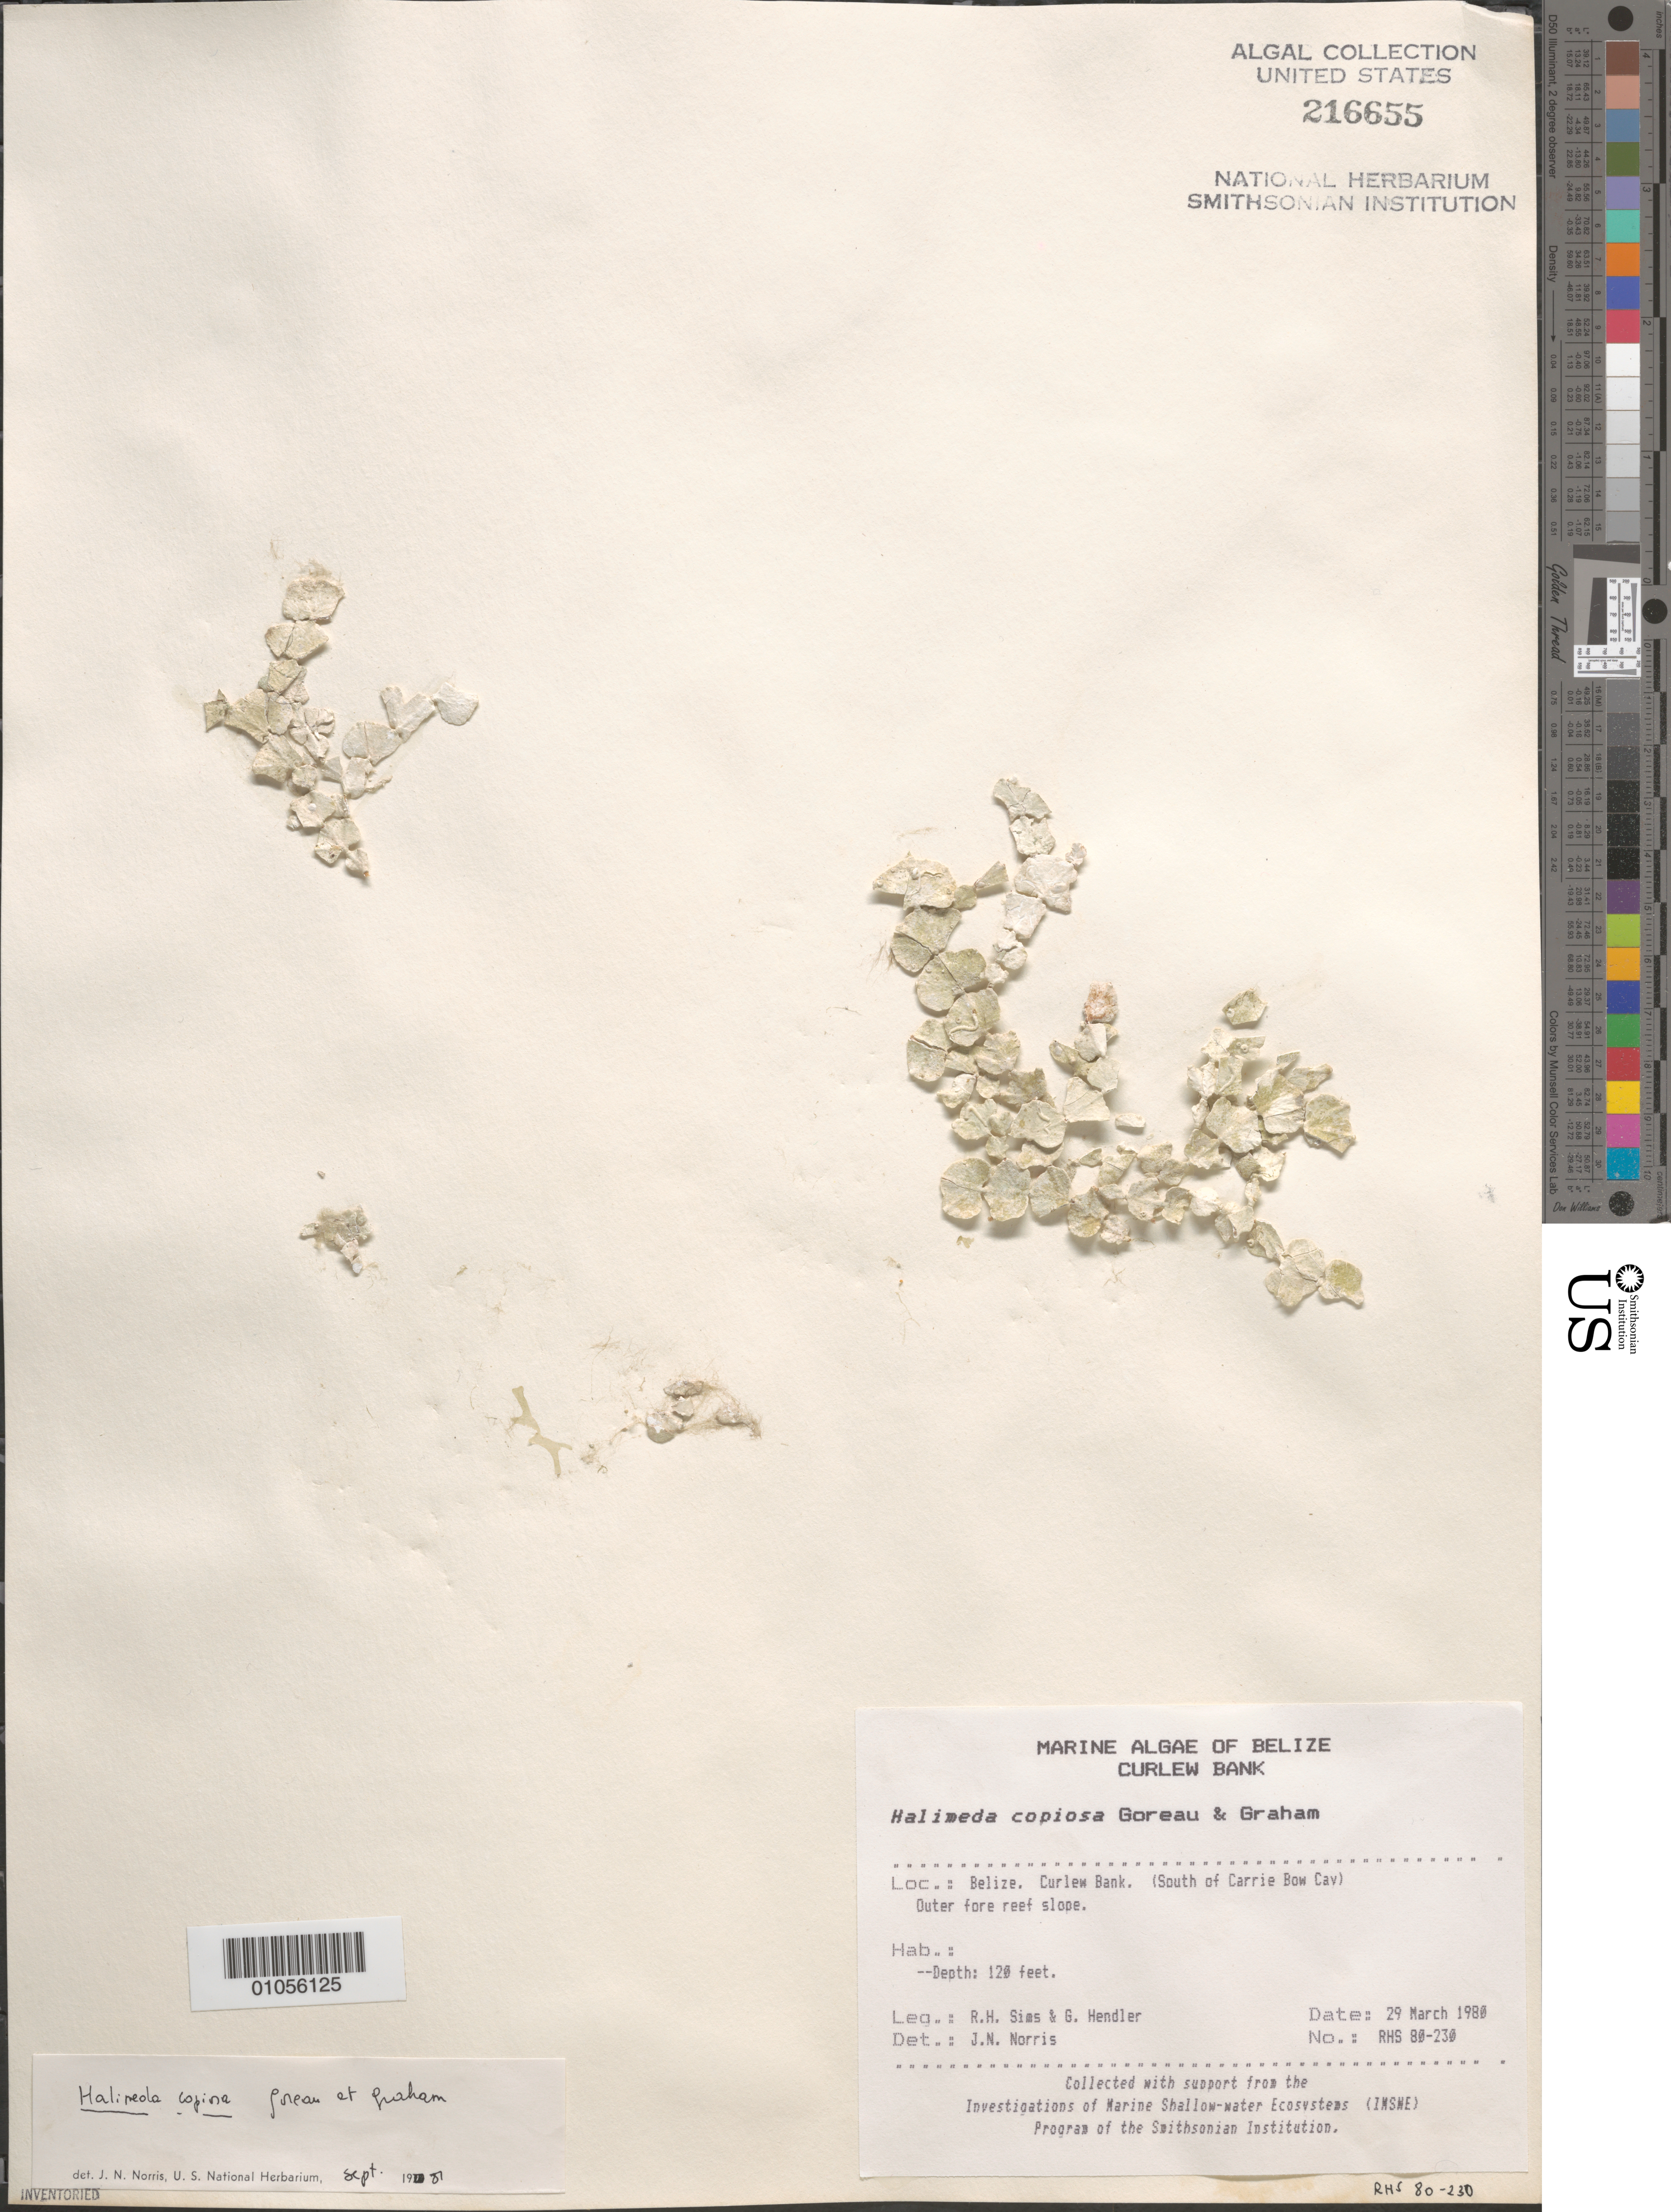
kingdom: Plantae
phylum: Chlorophyta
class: Ulvophyceae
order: Bryopsidales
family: Halimedaceae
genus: Halimeda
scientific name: Halimeda copiosa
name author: Goreau & E.A. Graham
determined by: Norris, James N.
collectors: R. H. Sims & G. Hendler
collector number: RHS 80-230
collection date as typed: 29 Mar 1980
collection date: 1980-03-29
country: Belize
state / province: Stann Creek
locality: Curlew Bank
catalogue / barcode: US 216655